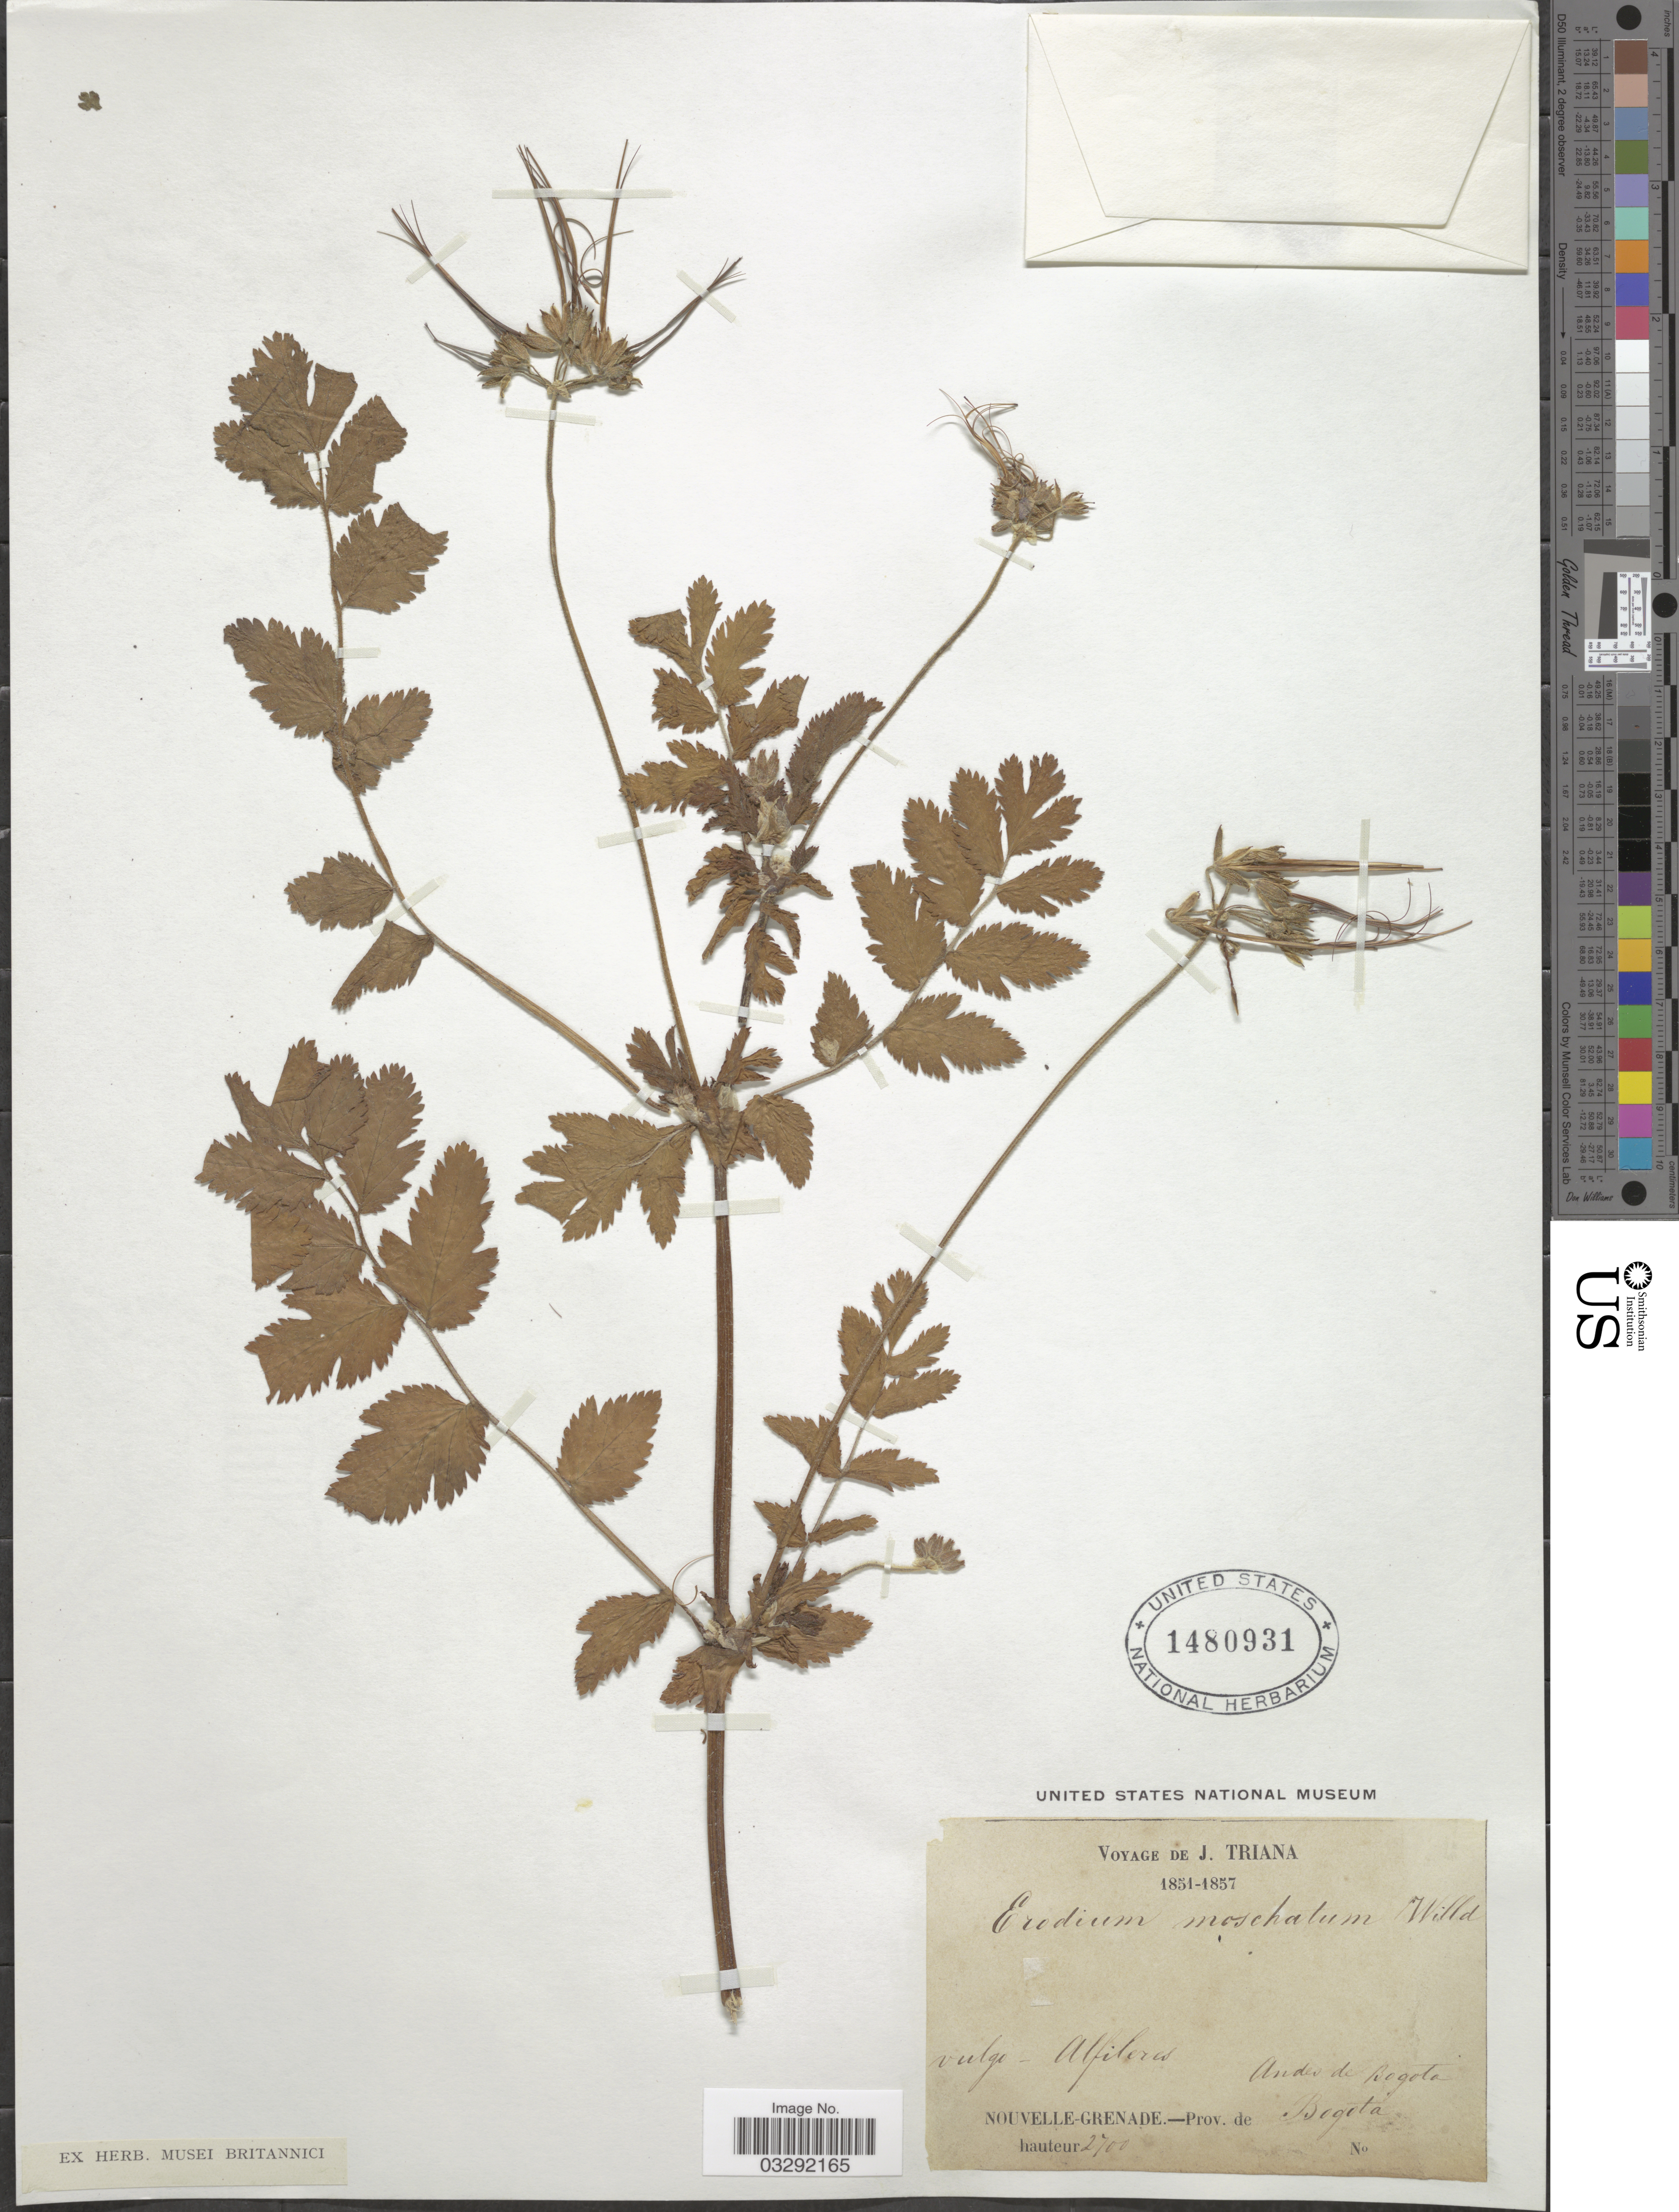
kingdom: Plantae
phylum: Tracheophyta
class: Magnoliopsida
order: Geraniales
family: Geraniaceae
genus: Erodium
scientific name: Erodium moschatum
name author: (L.) L'Hér. ex Aiton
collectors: J. Triana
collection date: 1851/1857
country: Colombia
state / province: Bogota D.C.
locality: Andes de Bogota. Nouvelle-Grenade.-Prov. de Bogota.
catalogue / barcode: US 1480931